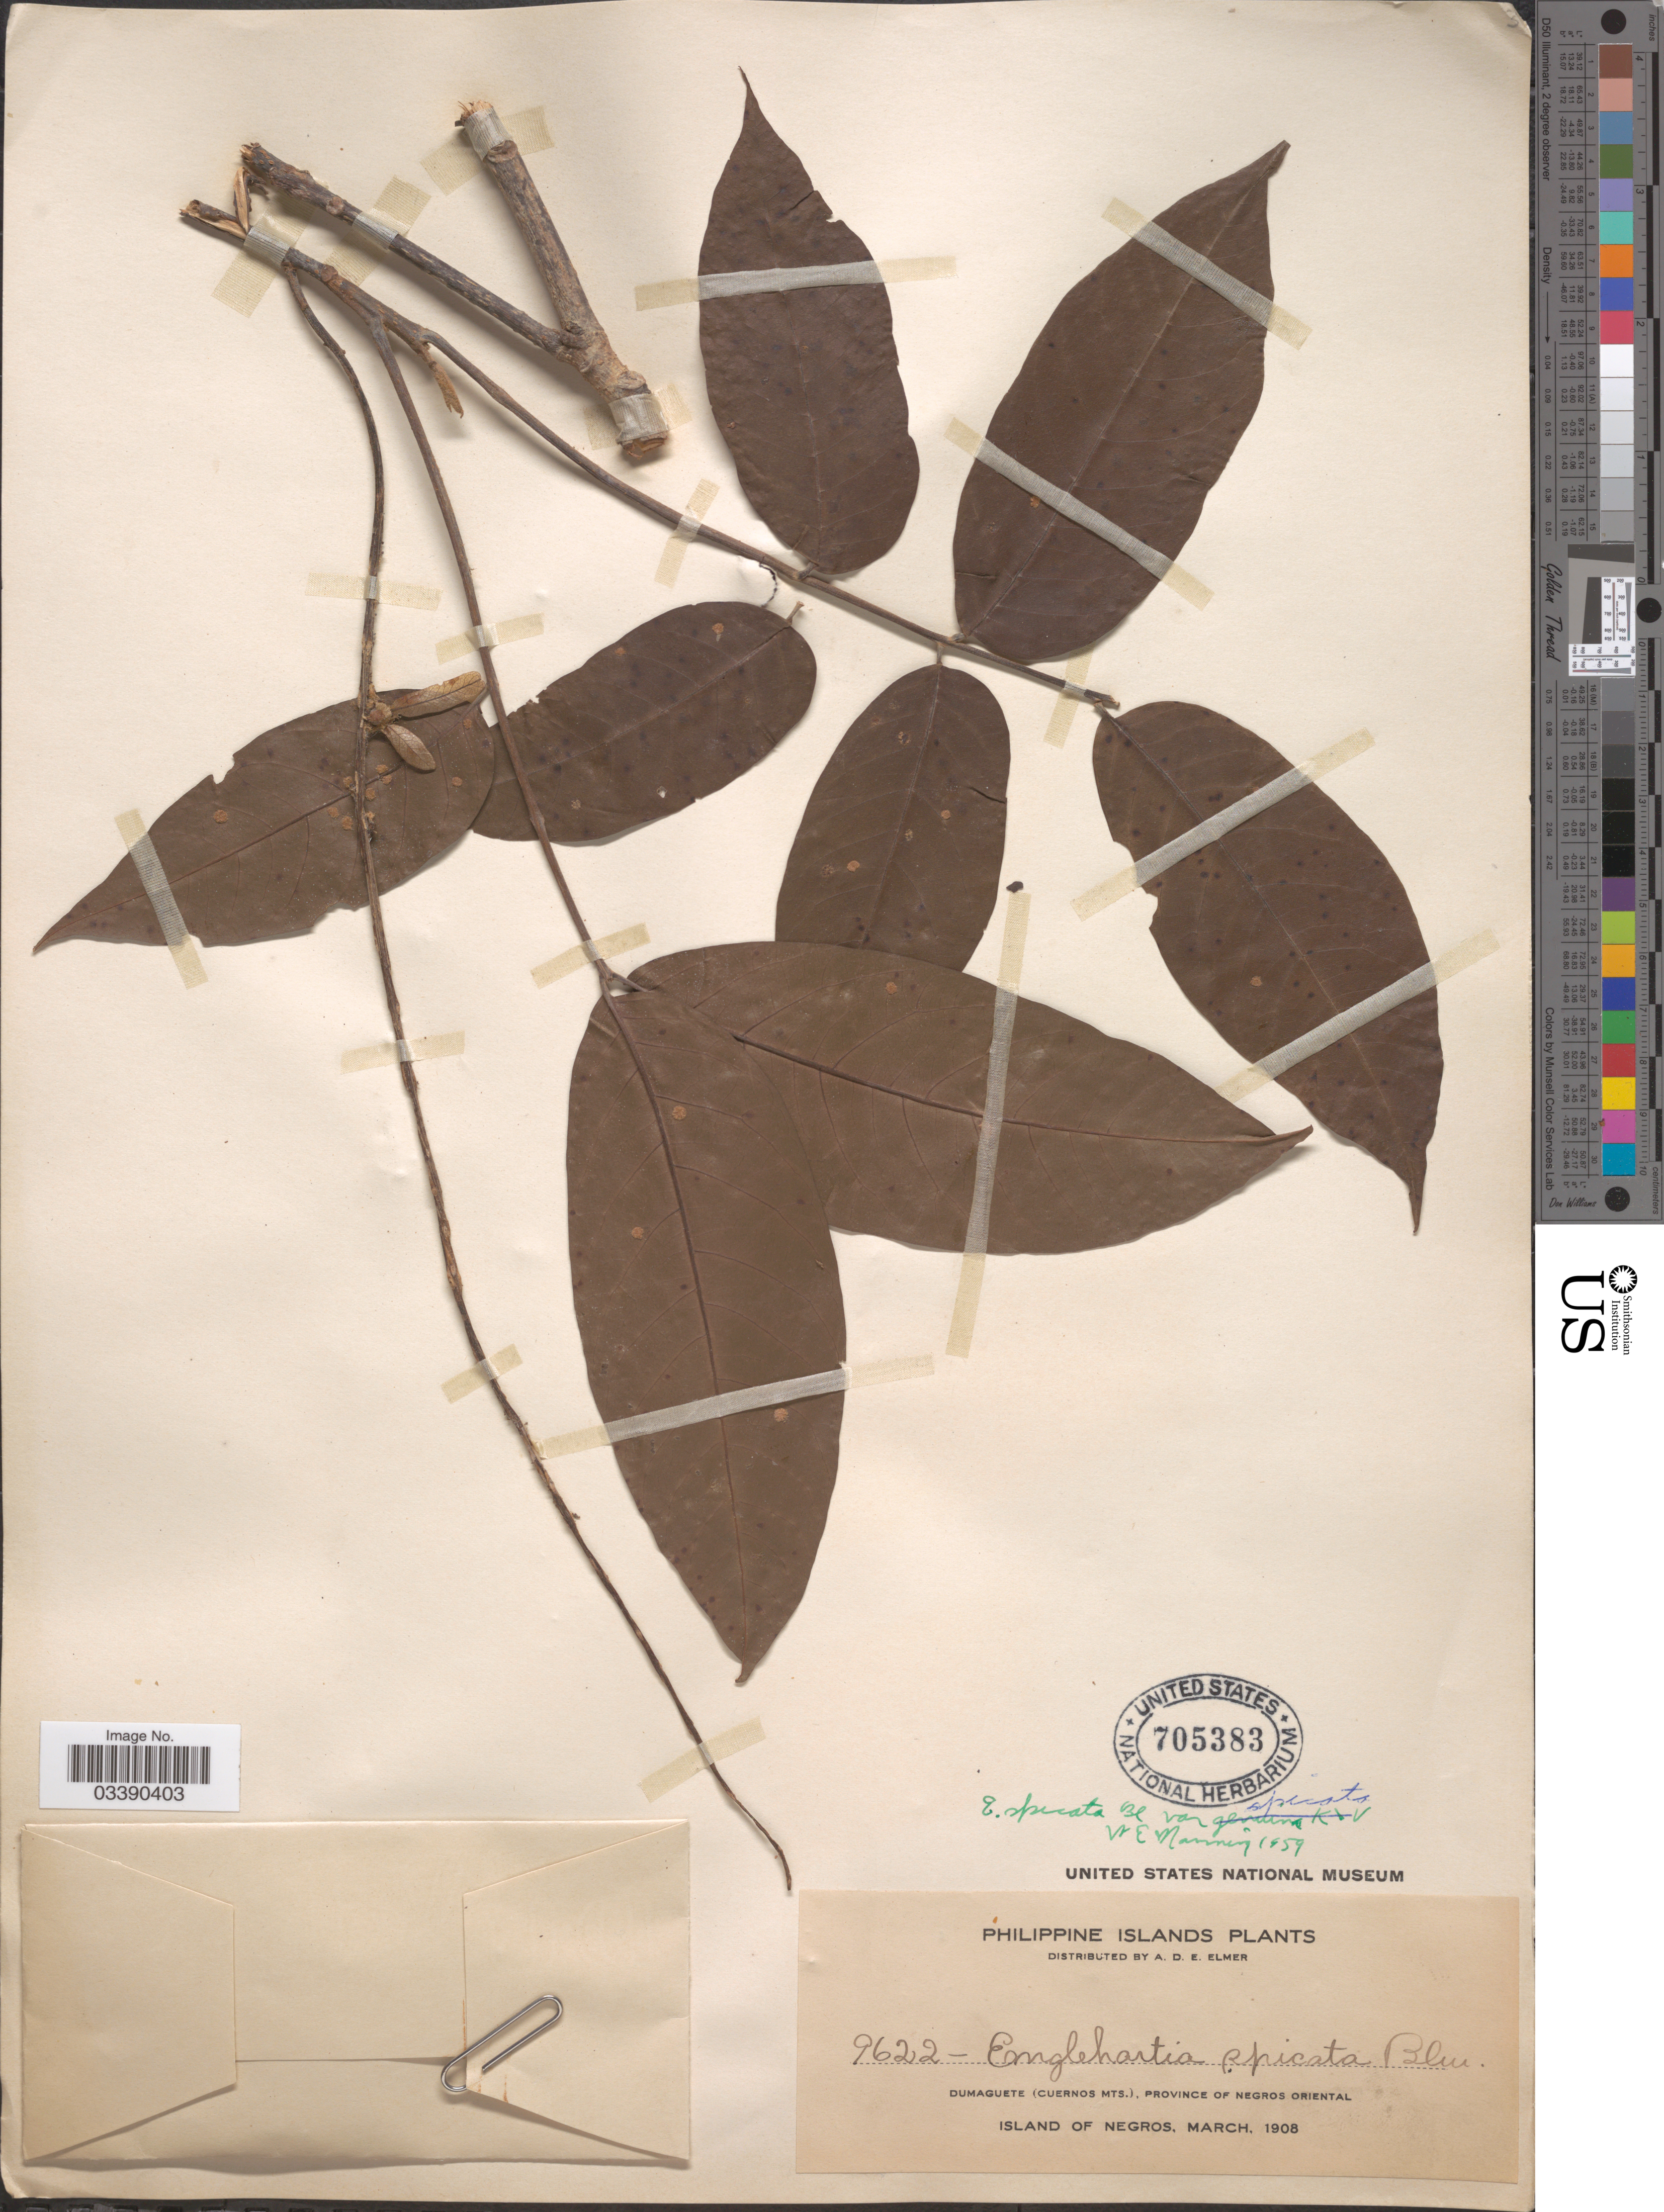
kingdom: Plantae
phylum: Tracheophyta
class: Magnoliopsida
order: Fagales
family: Juglandaceae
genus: Engelhardia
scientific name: Engelhardia spicata var. spicata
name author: Lesch. ex Blume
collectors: A. D. E. Elmer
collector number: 9622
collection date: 1908-03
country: Philippines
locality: Philippine Islands. Dumaguete (Cuernos Mts.), Province of Negros Oriental. Island of Negros.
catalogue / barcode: US 705383